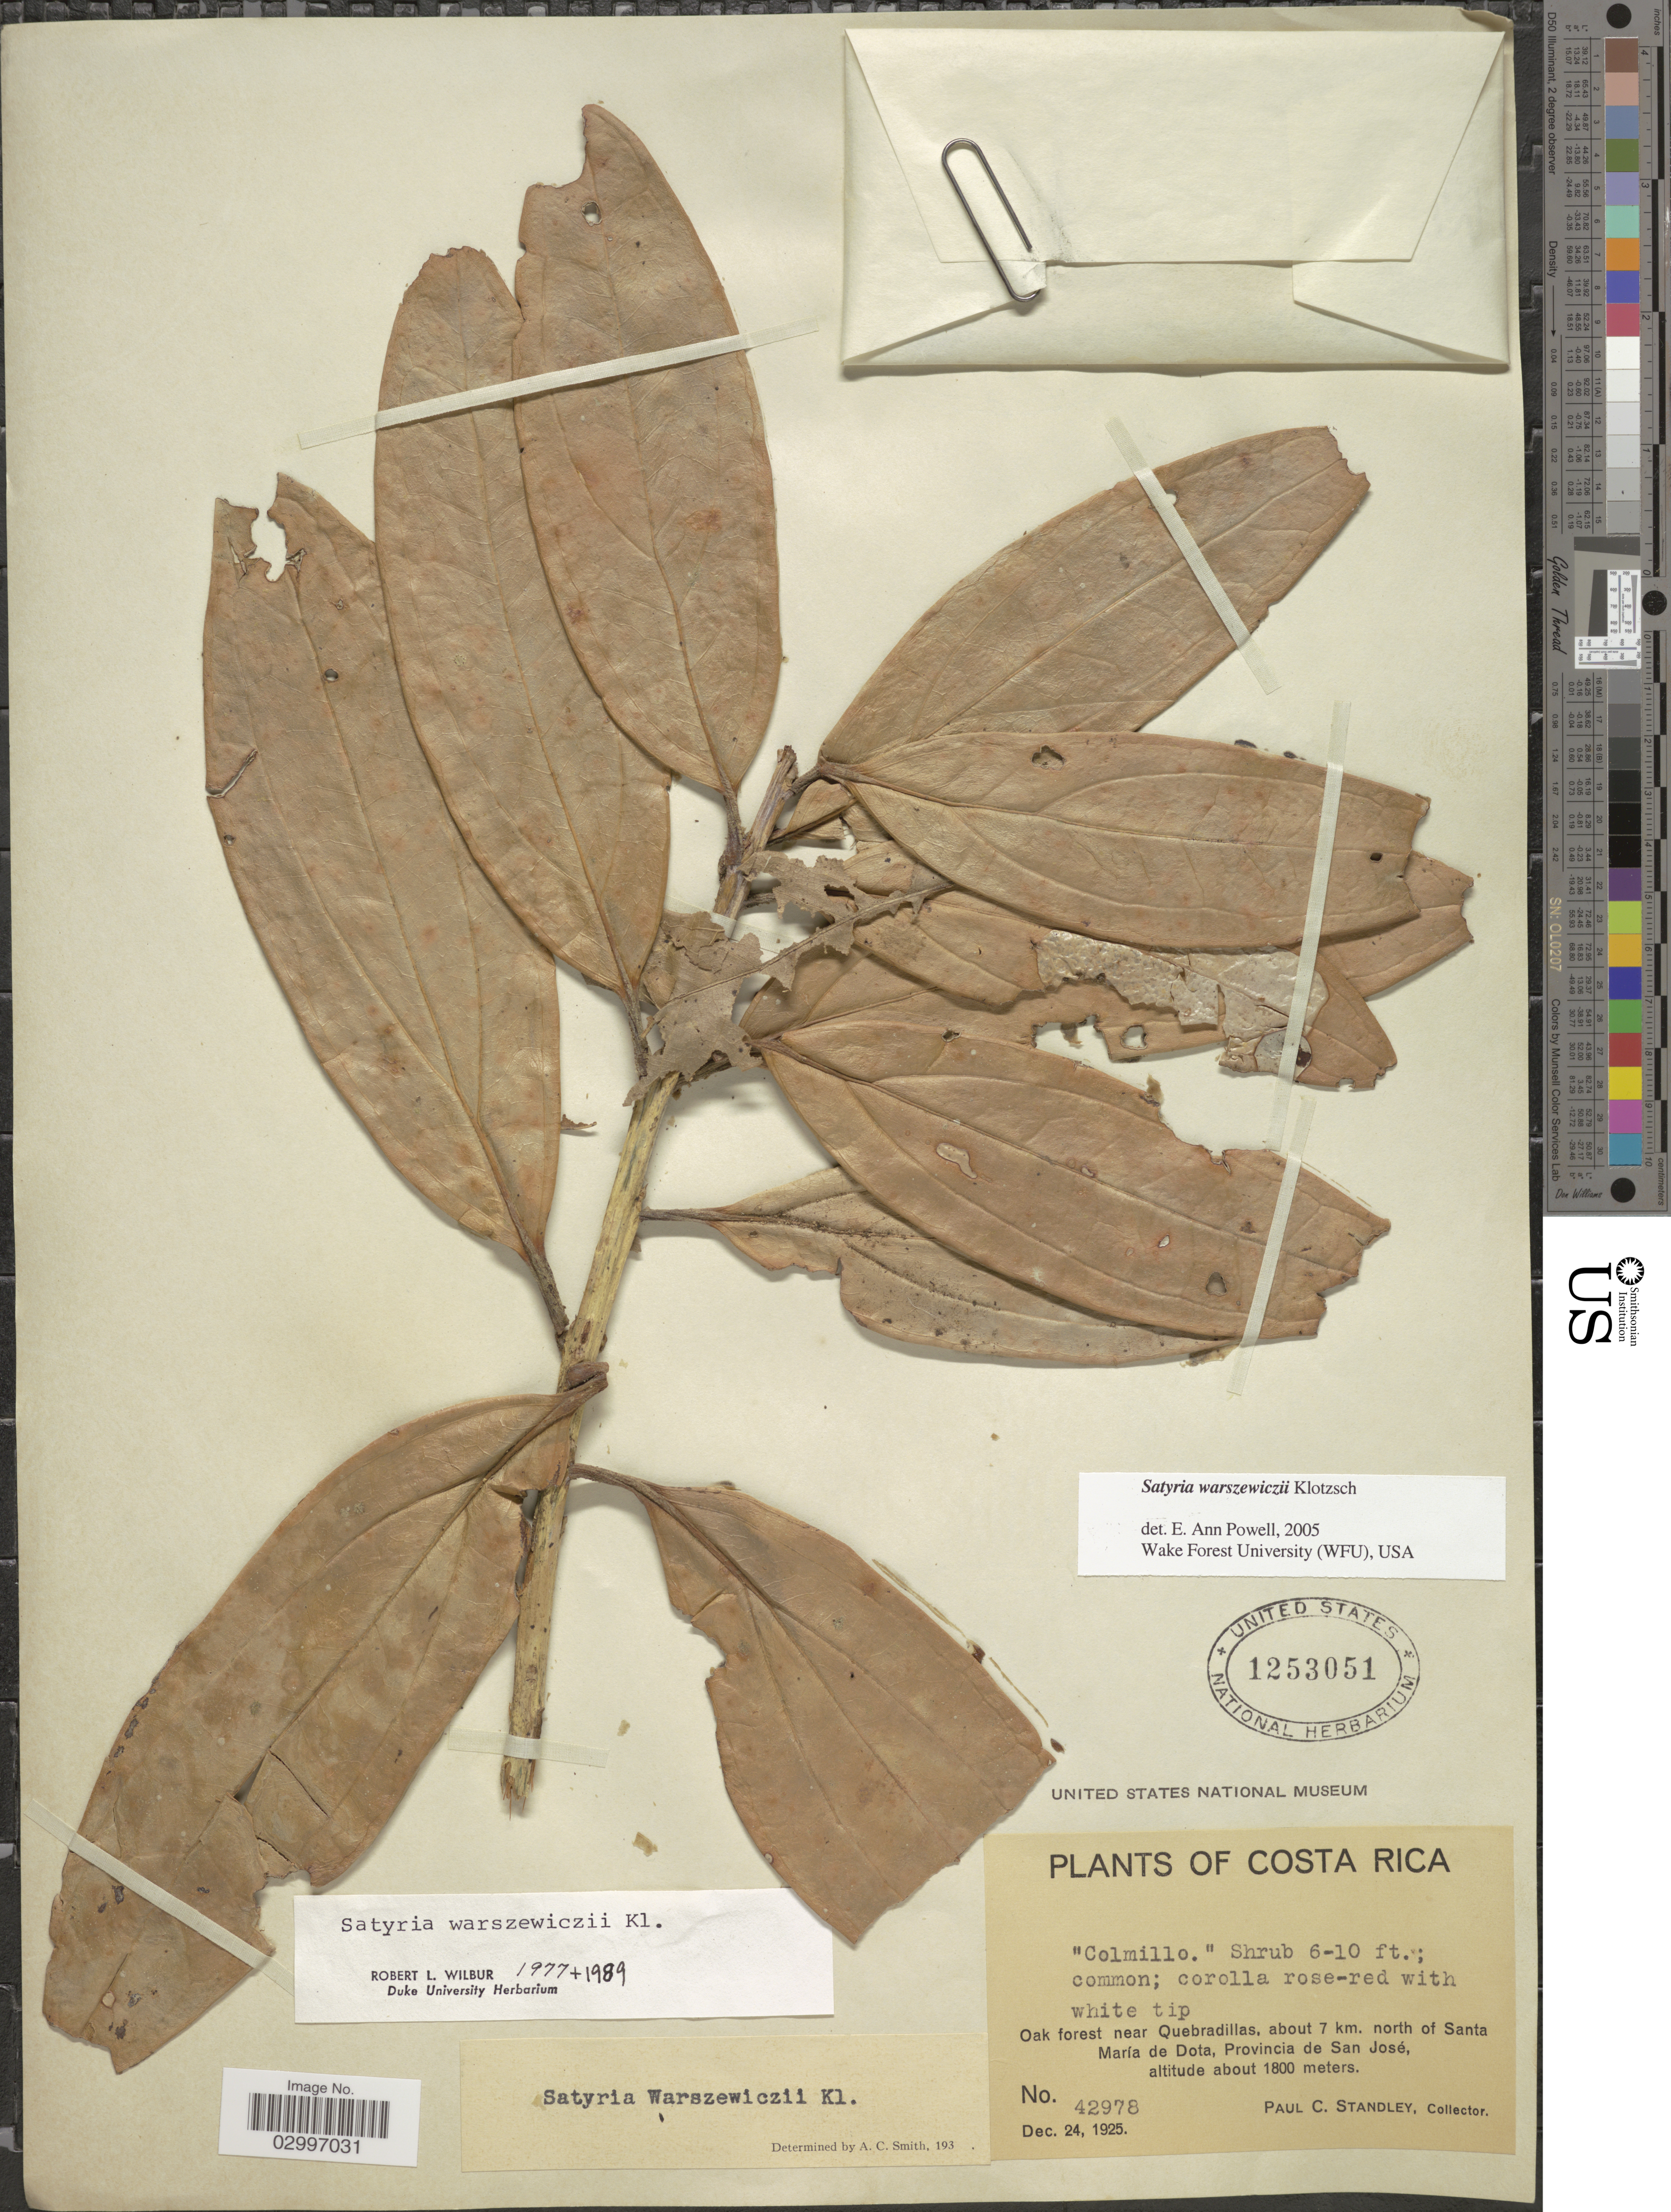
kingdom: Plantae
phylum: Tracheophyta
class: Magnoliopsida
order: Ericales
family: Ericaceae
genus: Satyria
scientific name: Satyria warszewiczii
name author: Klotzsch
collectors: P. C. Standley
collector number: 42978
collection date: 1925-12-24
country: Costa Rica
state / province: San José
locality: Oak forest near Quebradillas, about 7 km. north of Santa María de Dota.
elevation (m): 1800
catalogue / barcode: US 1253051